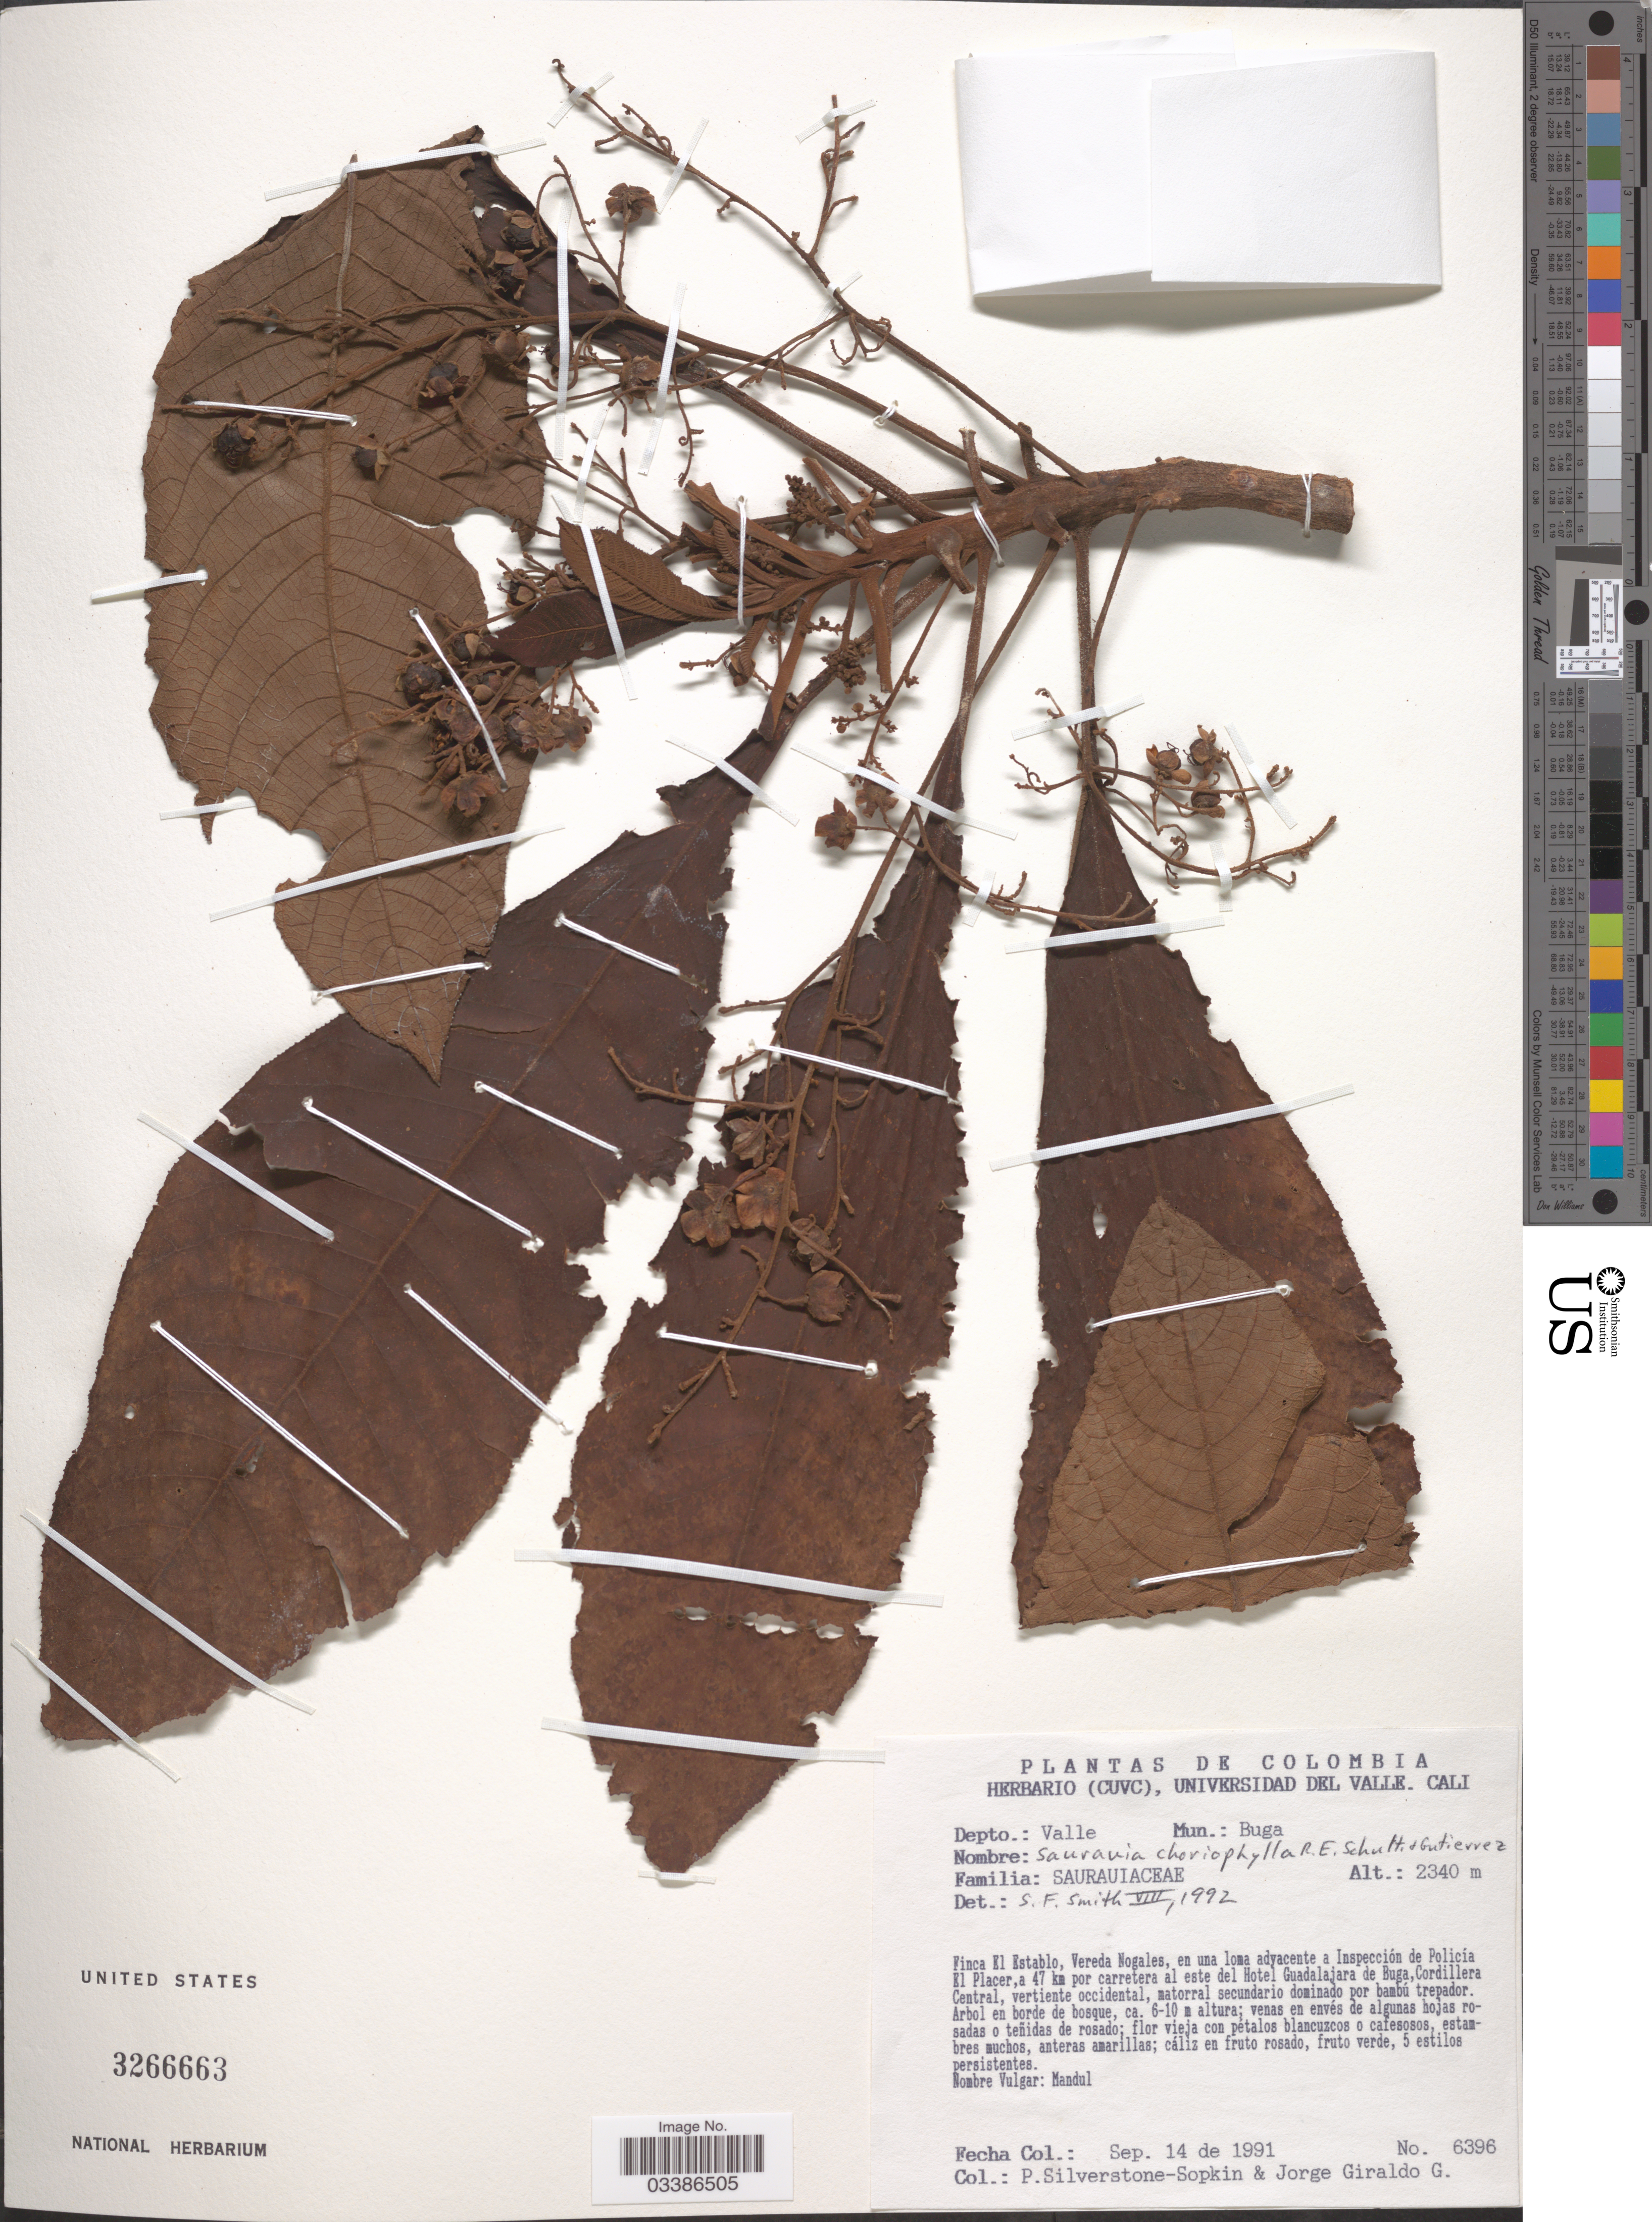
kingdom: Plantae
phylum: Tracheophyta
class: Magnoliopsida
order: Ericales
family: Actinidiaceae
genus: Saurauia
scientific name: Saurauia choriophylla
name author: R.E. Schult. & Gutiérrez V.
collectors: P. A. Silverstone-Sopkin & J. Giraldo-G.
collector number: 6396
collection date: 1991-09-14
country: Colombia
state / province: Valle del Cauca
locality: Depto.: Valle. Mun.: Buga. Finca El Establo, Vereda Nogales, en una loma adyacente a Inspección de Policía El Placer, a 47 km por carretera al este del Hotel Guadalajara de Buga, Cordillera Central, vertiente occidental.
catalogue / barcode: US 3266663